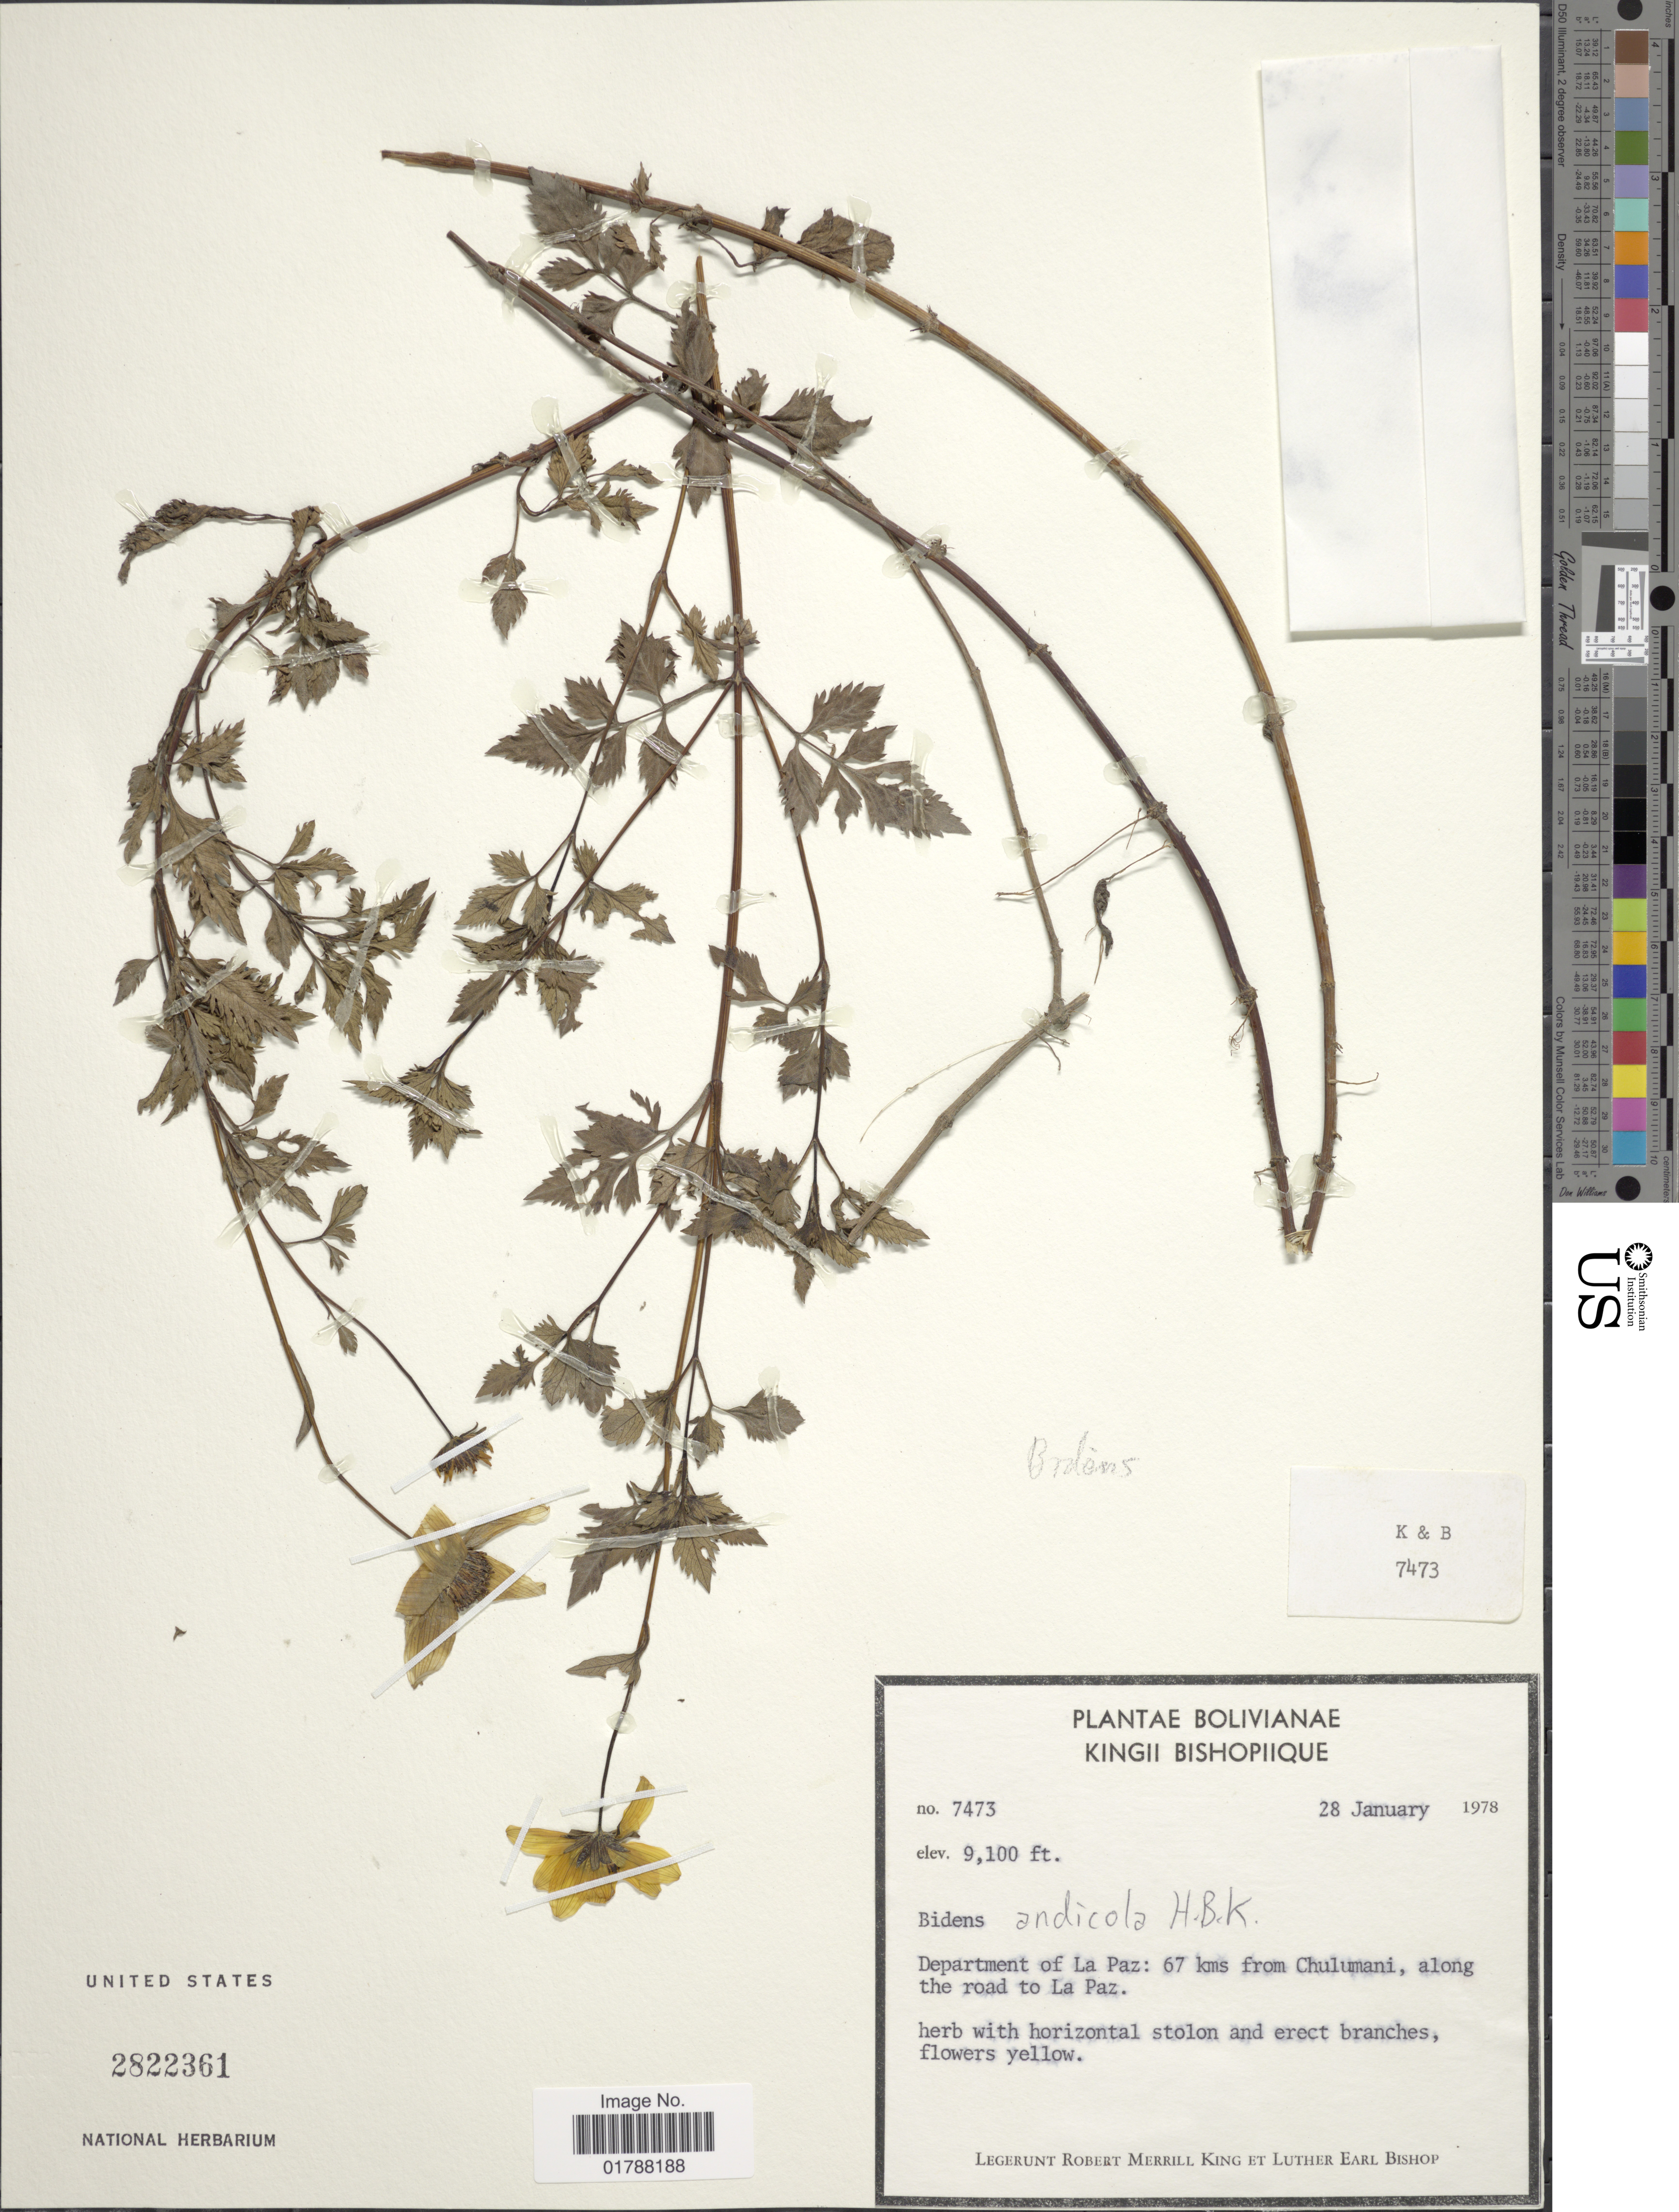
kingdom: Plantae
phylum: Tracheophyta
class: Magnoliopsida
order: Asterales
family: Asteraceae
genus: Bidens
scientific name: Bidens andicola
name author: Kunth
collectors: R. M. King & L. E. Bishop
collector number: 7473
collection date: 1978-01-28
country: Bolivia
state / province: La Paz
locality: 67 kms from Chulumani, along the road to La Paz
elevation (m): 2774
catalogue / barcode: US 2822361